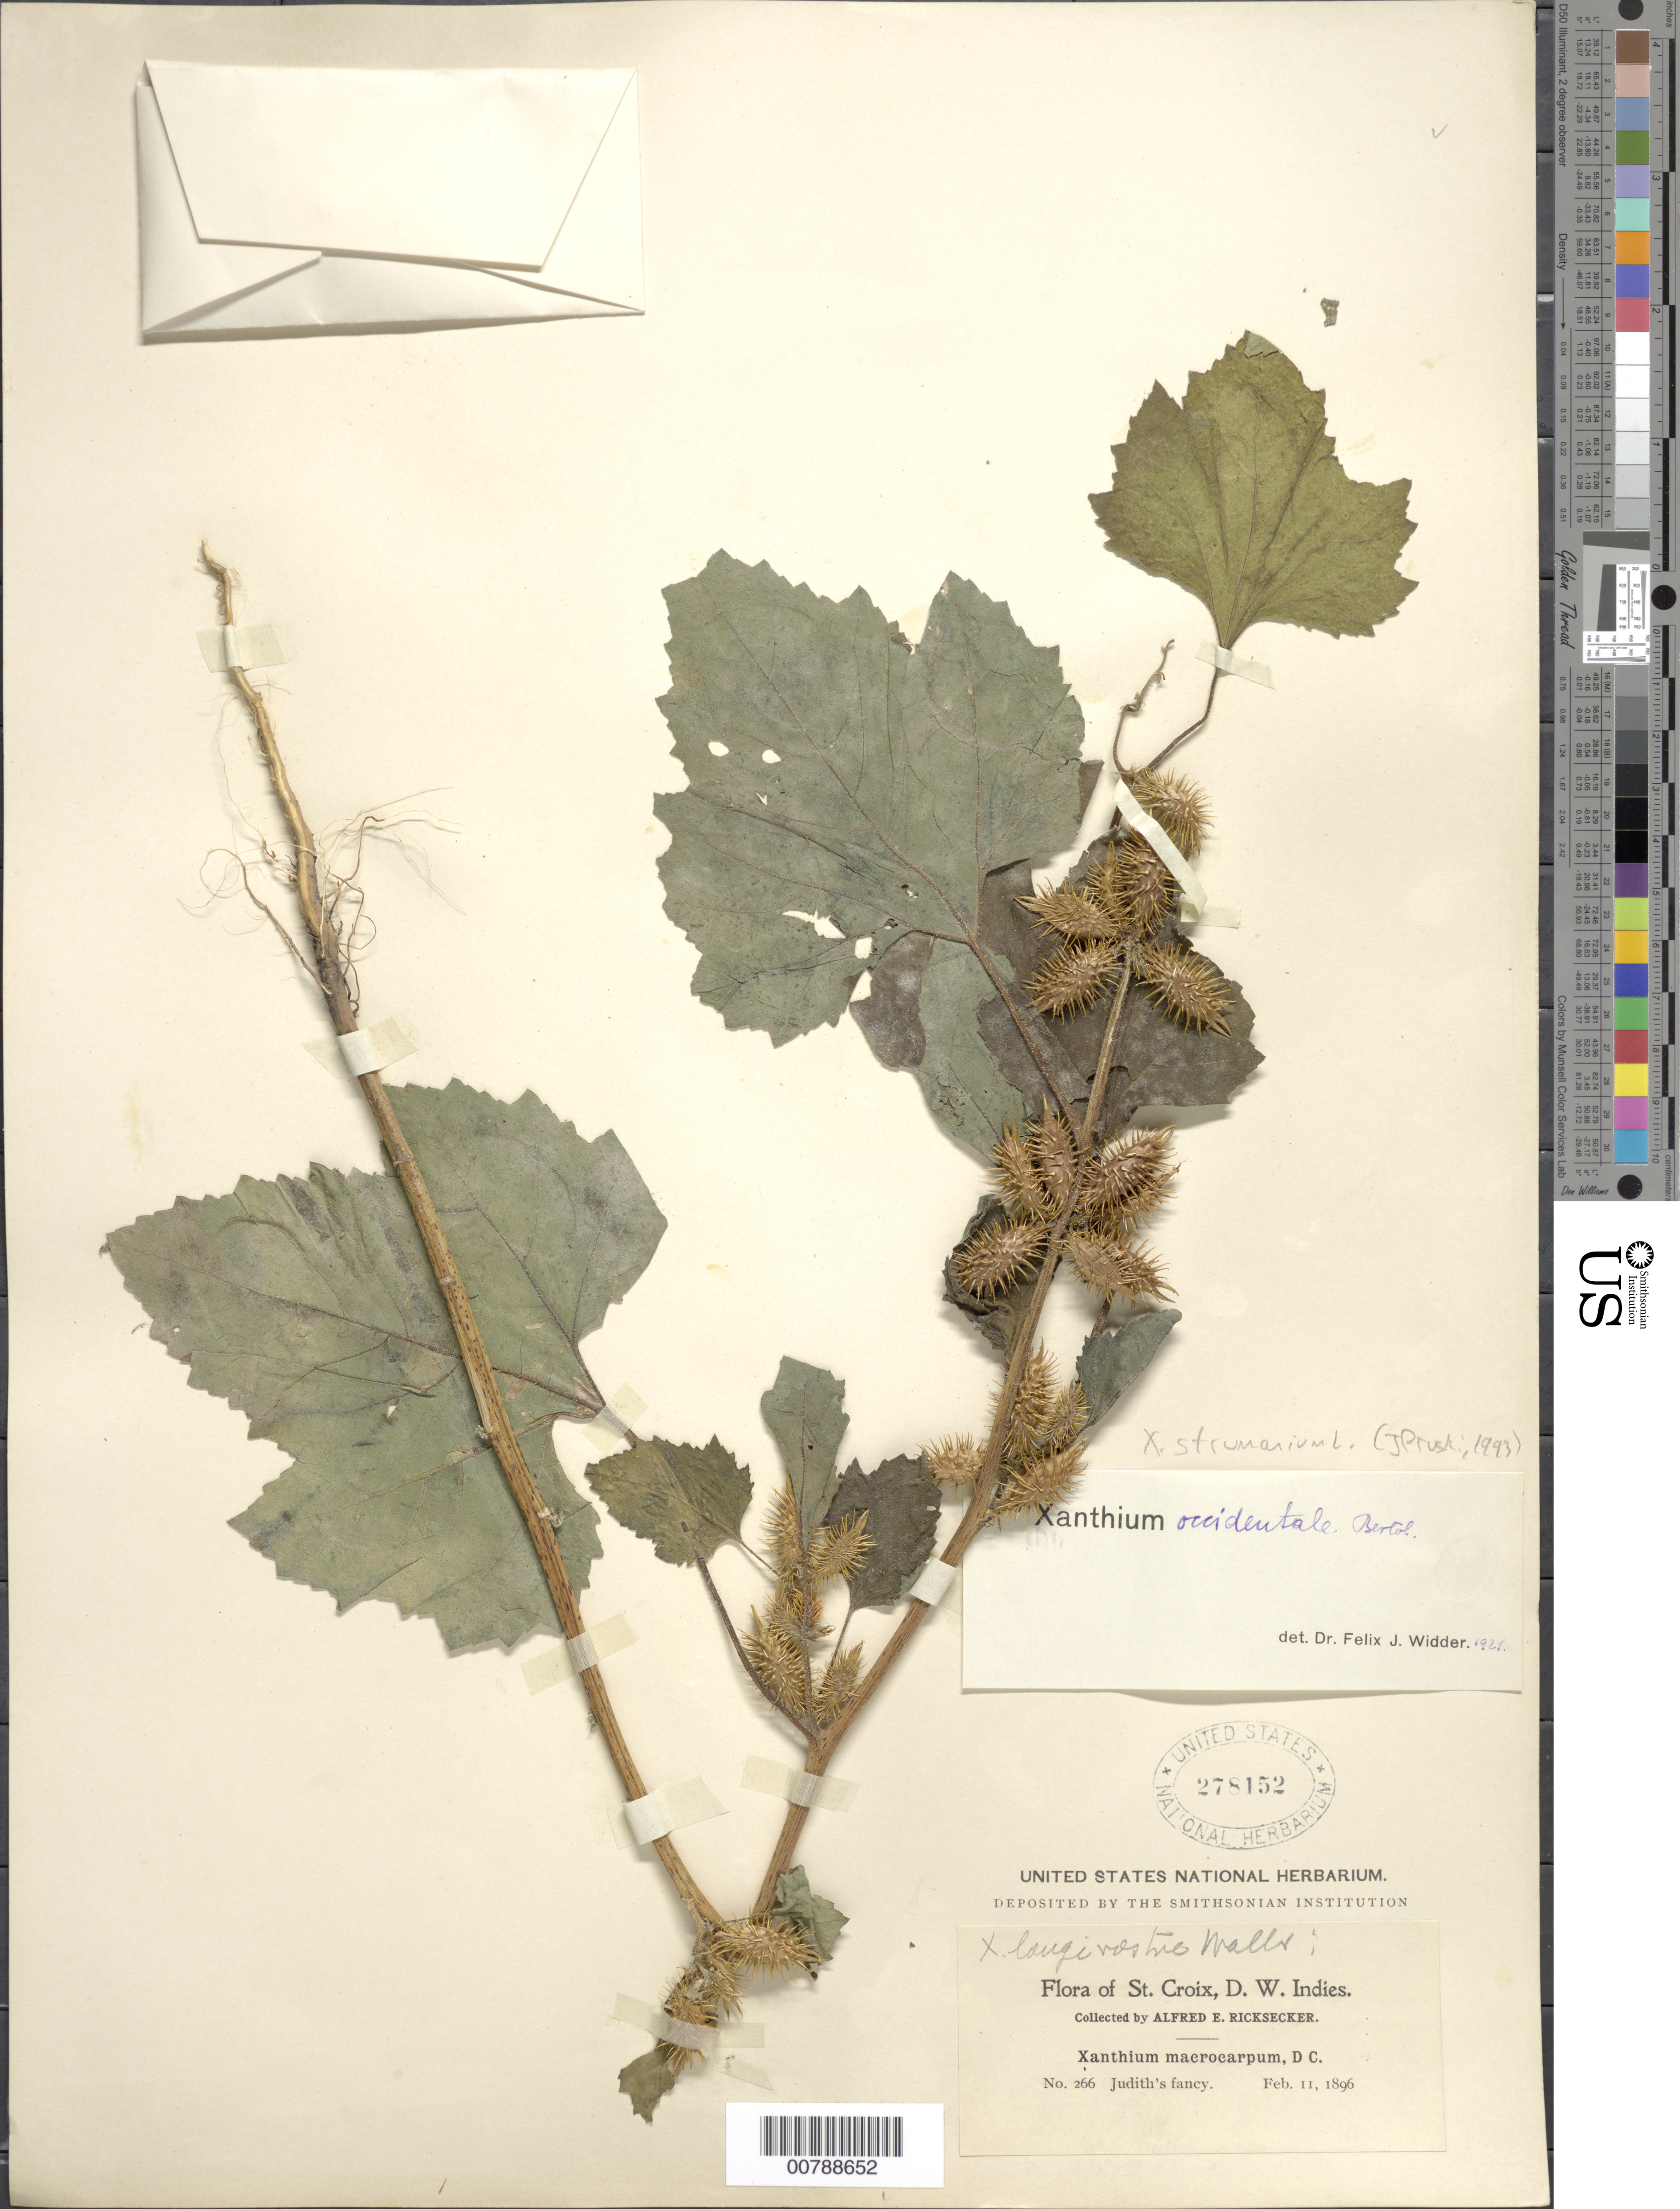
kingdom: Plantae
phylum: Tracheophyta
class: Magnoliopsida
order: Asterales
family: Asteraceae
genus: Xanthium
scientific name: Xanthium strumarium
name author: L.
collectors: A. E. Ricksecker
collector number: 266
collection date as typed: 11 Feb 1896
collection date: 1896-02-11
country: U.S. Virgin Islands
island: St. Croix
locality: Judith's Fancy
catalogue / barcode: US 278152